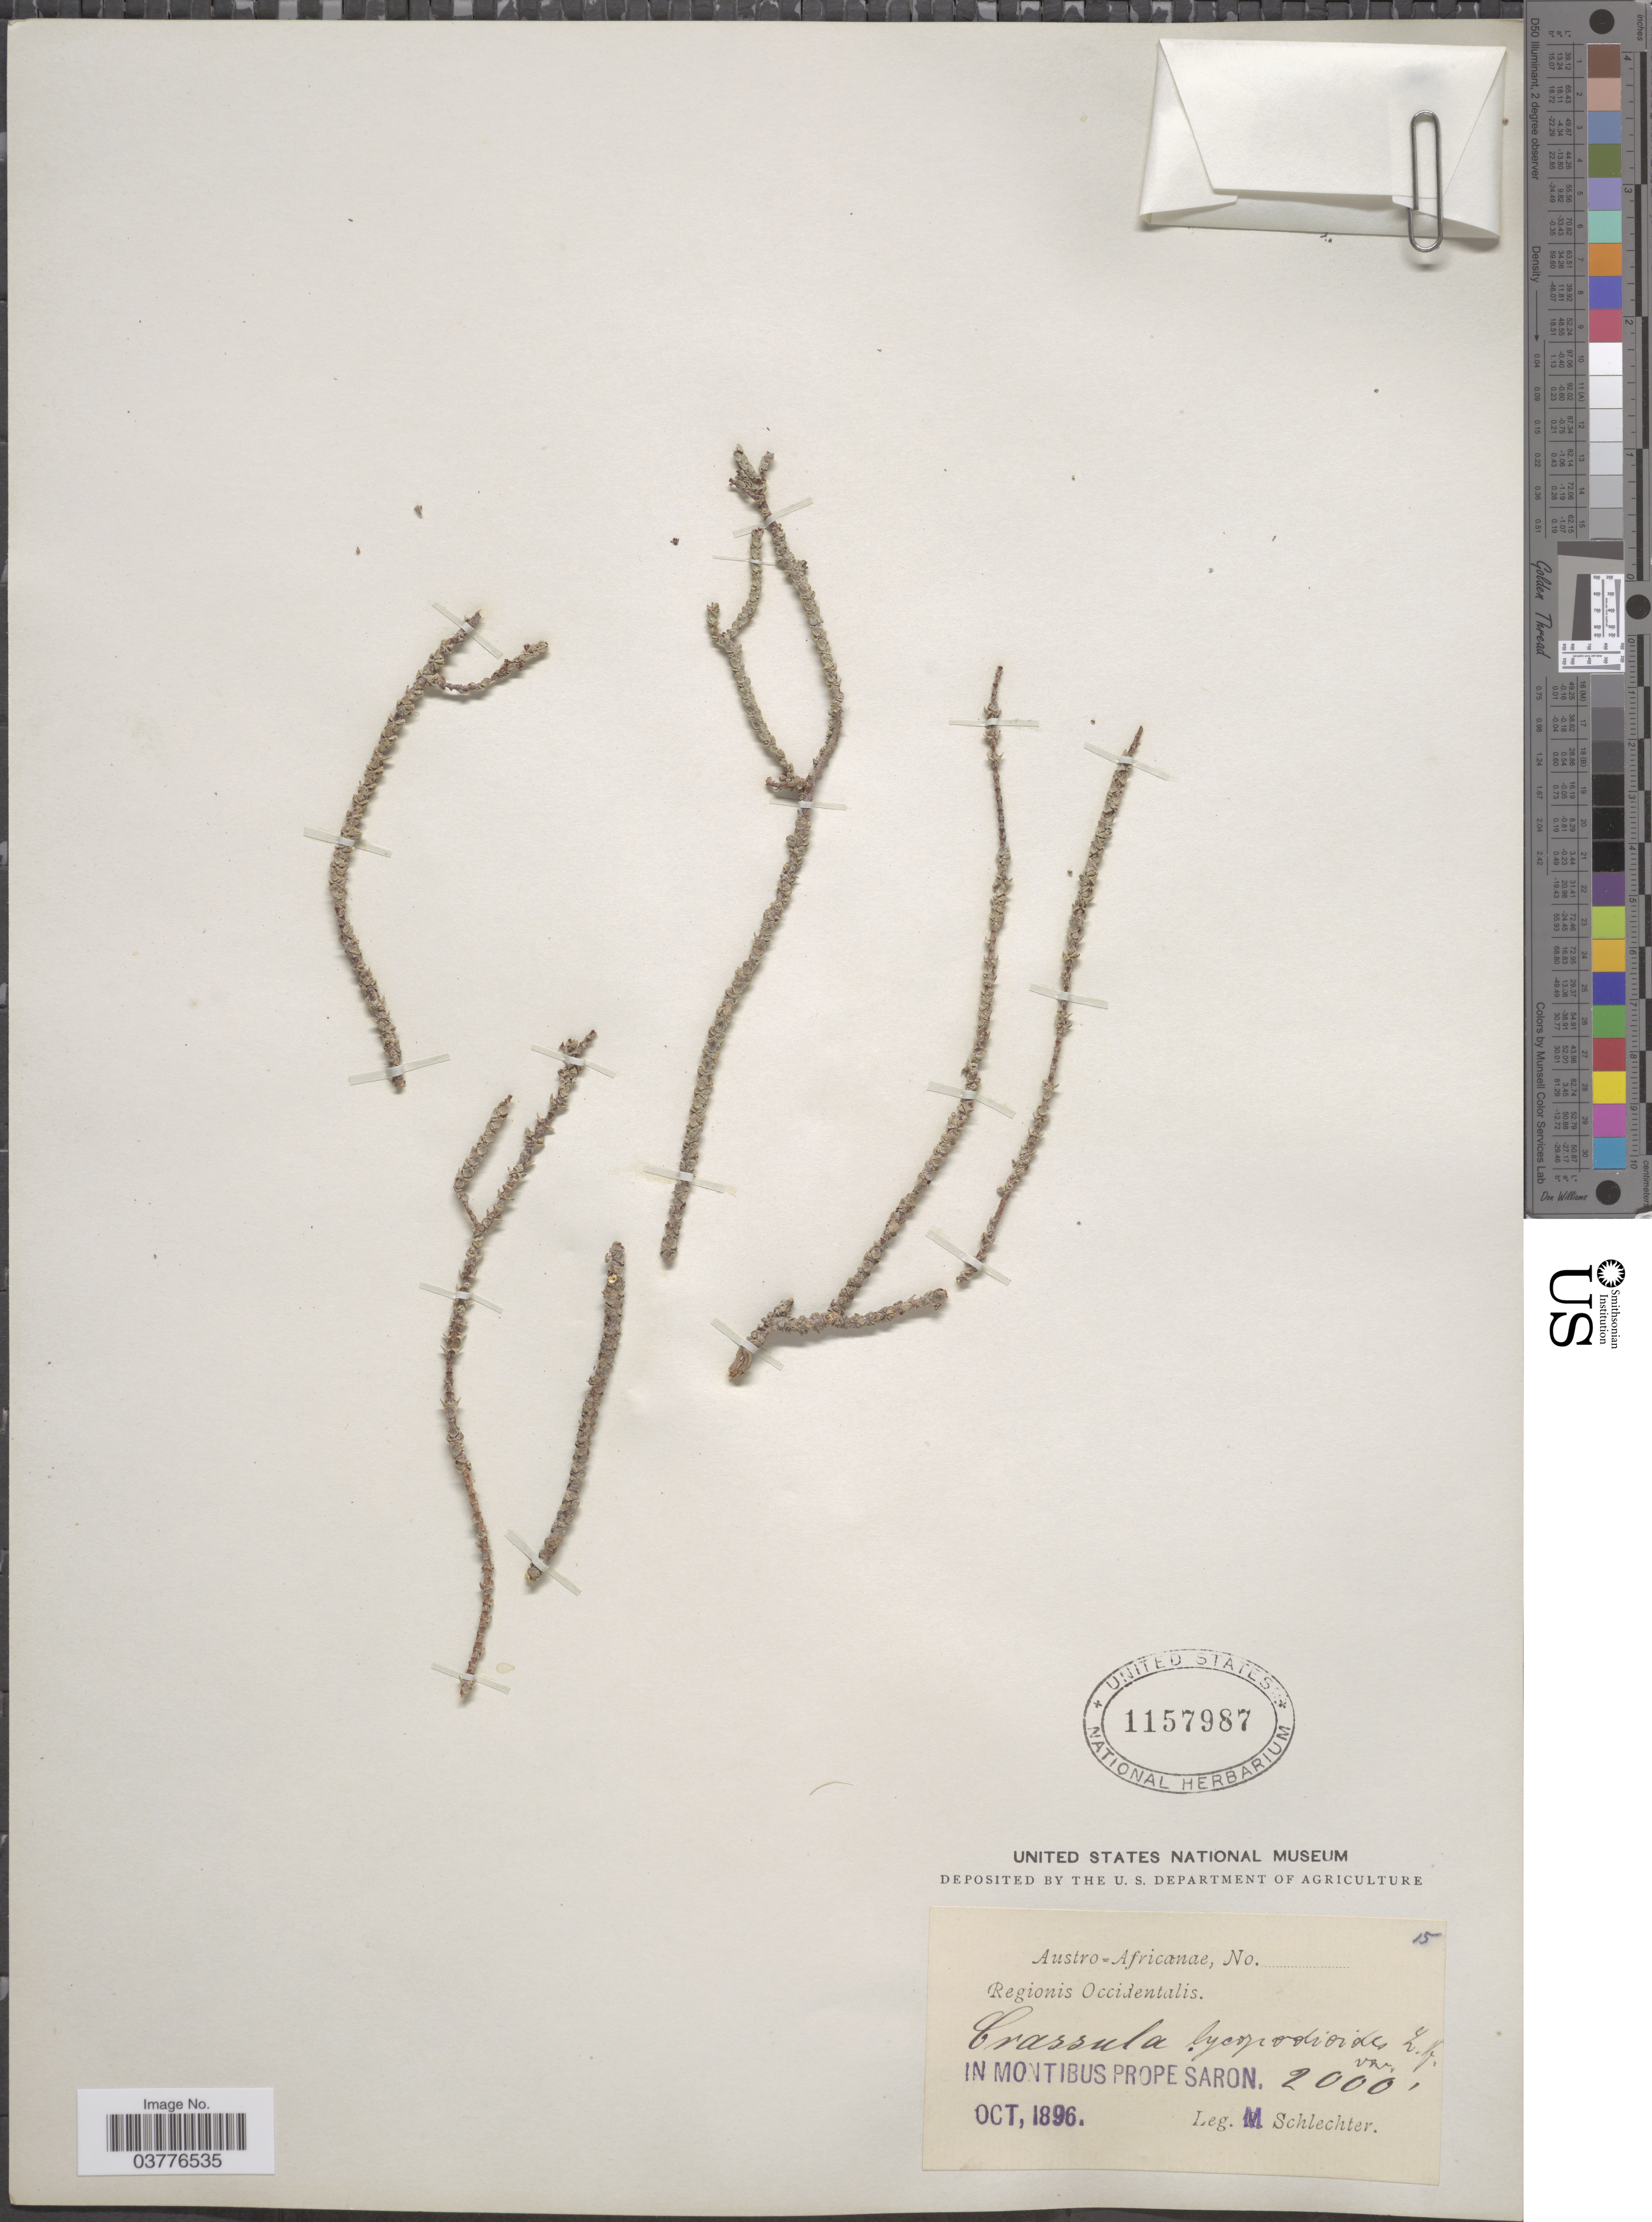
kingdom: Plantae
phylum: Tracheophyta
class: Magnoliopsida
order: Saxifragales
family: Crassulaceae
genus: Crassula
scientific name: Crassula muscosa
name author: L.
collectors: M. Schlechter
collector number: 15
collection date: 1896-10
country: South Africa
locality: Austro-Africanae. Regionis Occidentalis. In Montibus prope Saron.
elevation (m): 610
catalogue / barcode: US 1157987